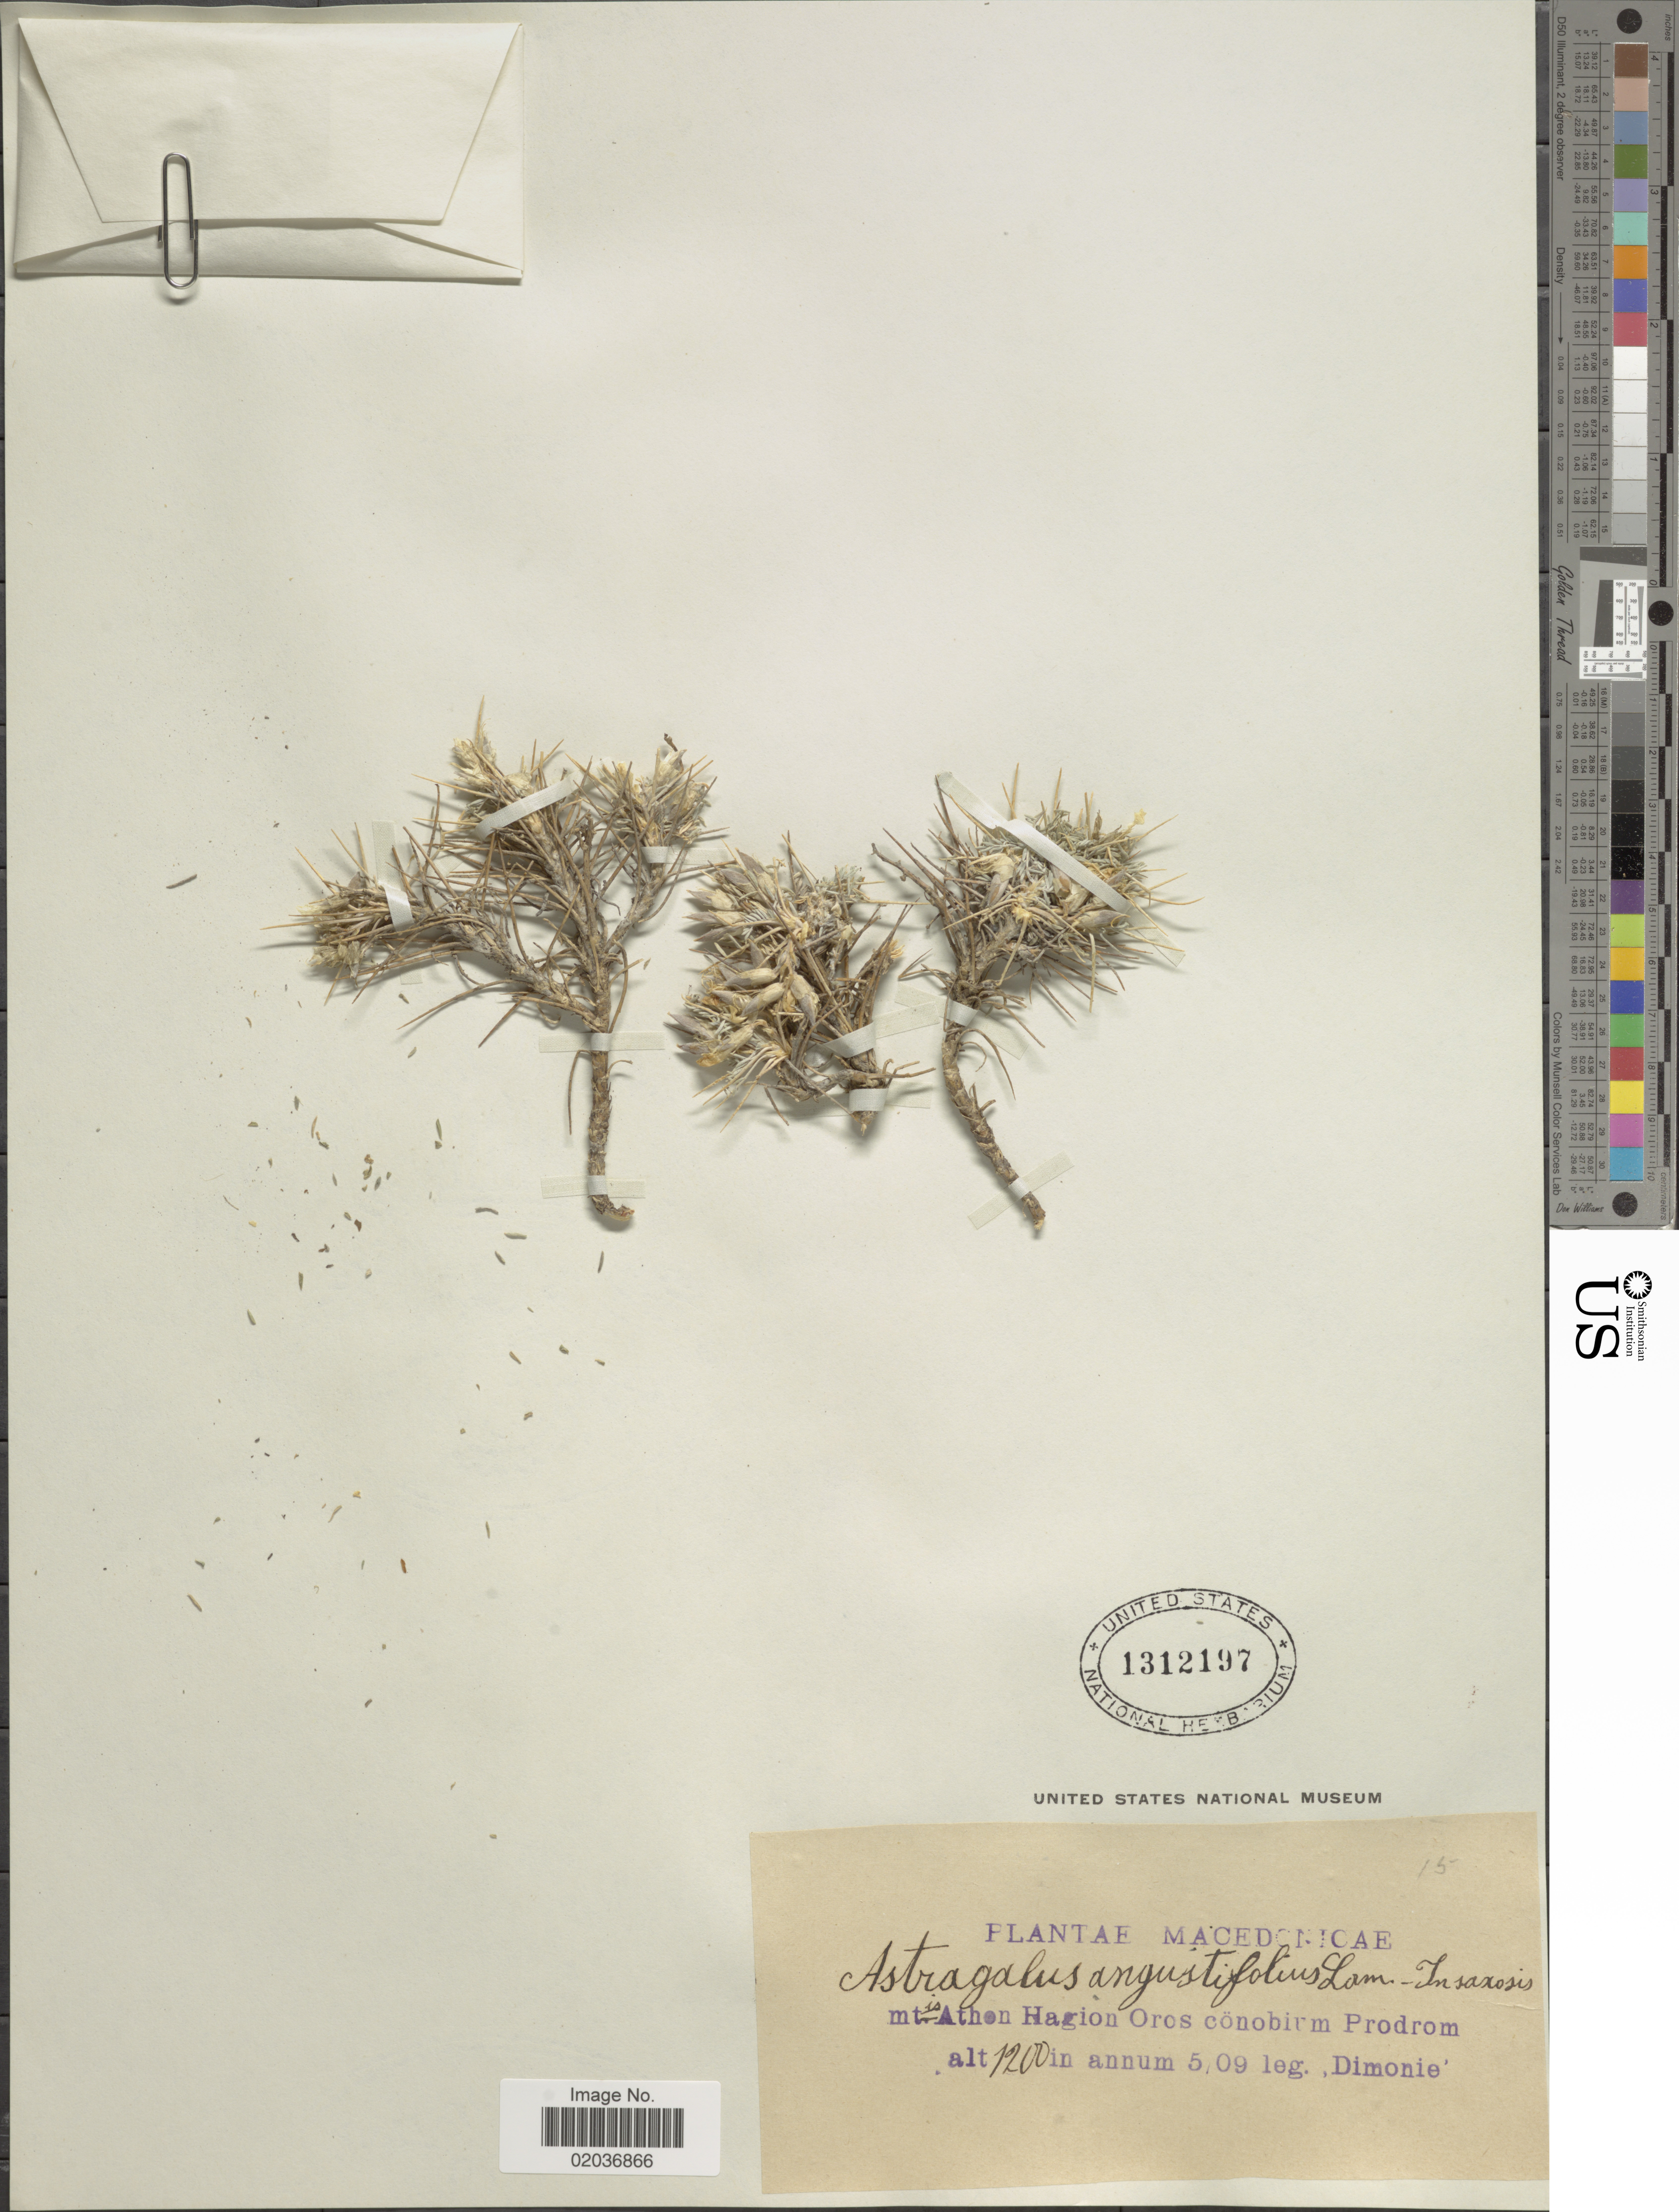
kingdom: Plantae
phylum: Tracheophyta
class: Magnoliopsida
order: Fabales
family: Fabaceae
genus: Astragalus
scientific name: Astragalus angustifolius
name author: Lam.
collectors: -. Dimonie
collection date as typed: Transcribed d/m/y: /5/9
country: North Macedonia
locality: Mts Athen Hagion Oros cönobium Prodrom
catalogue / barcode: US 1312197